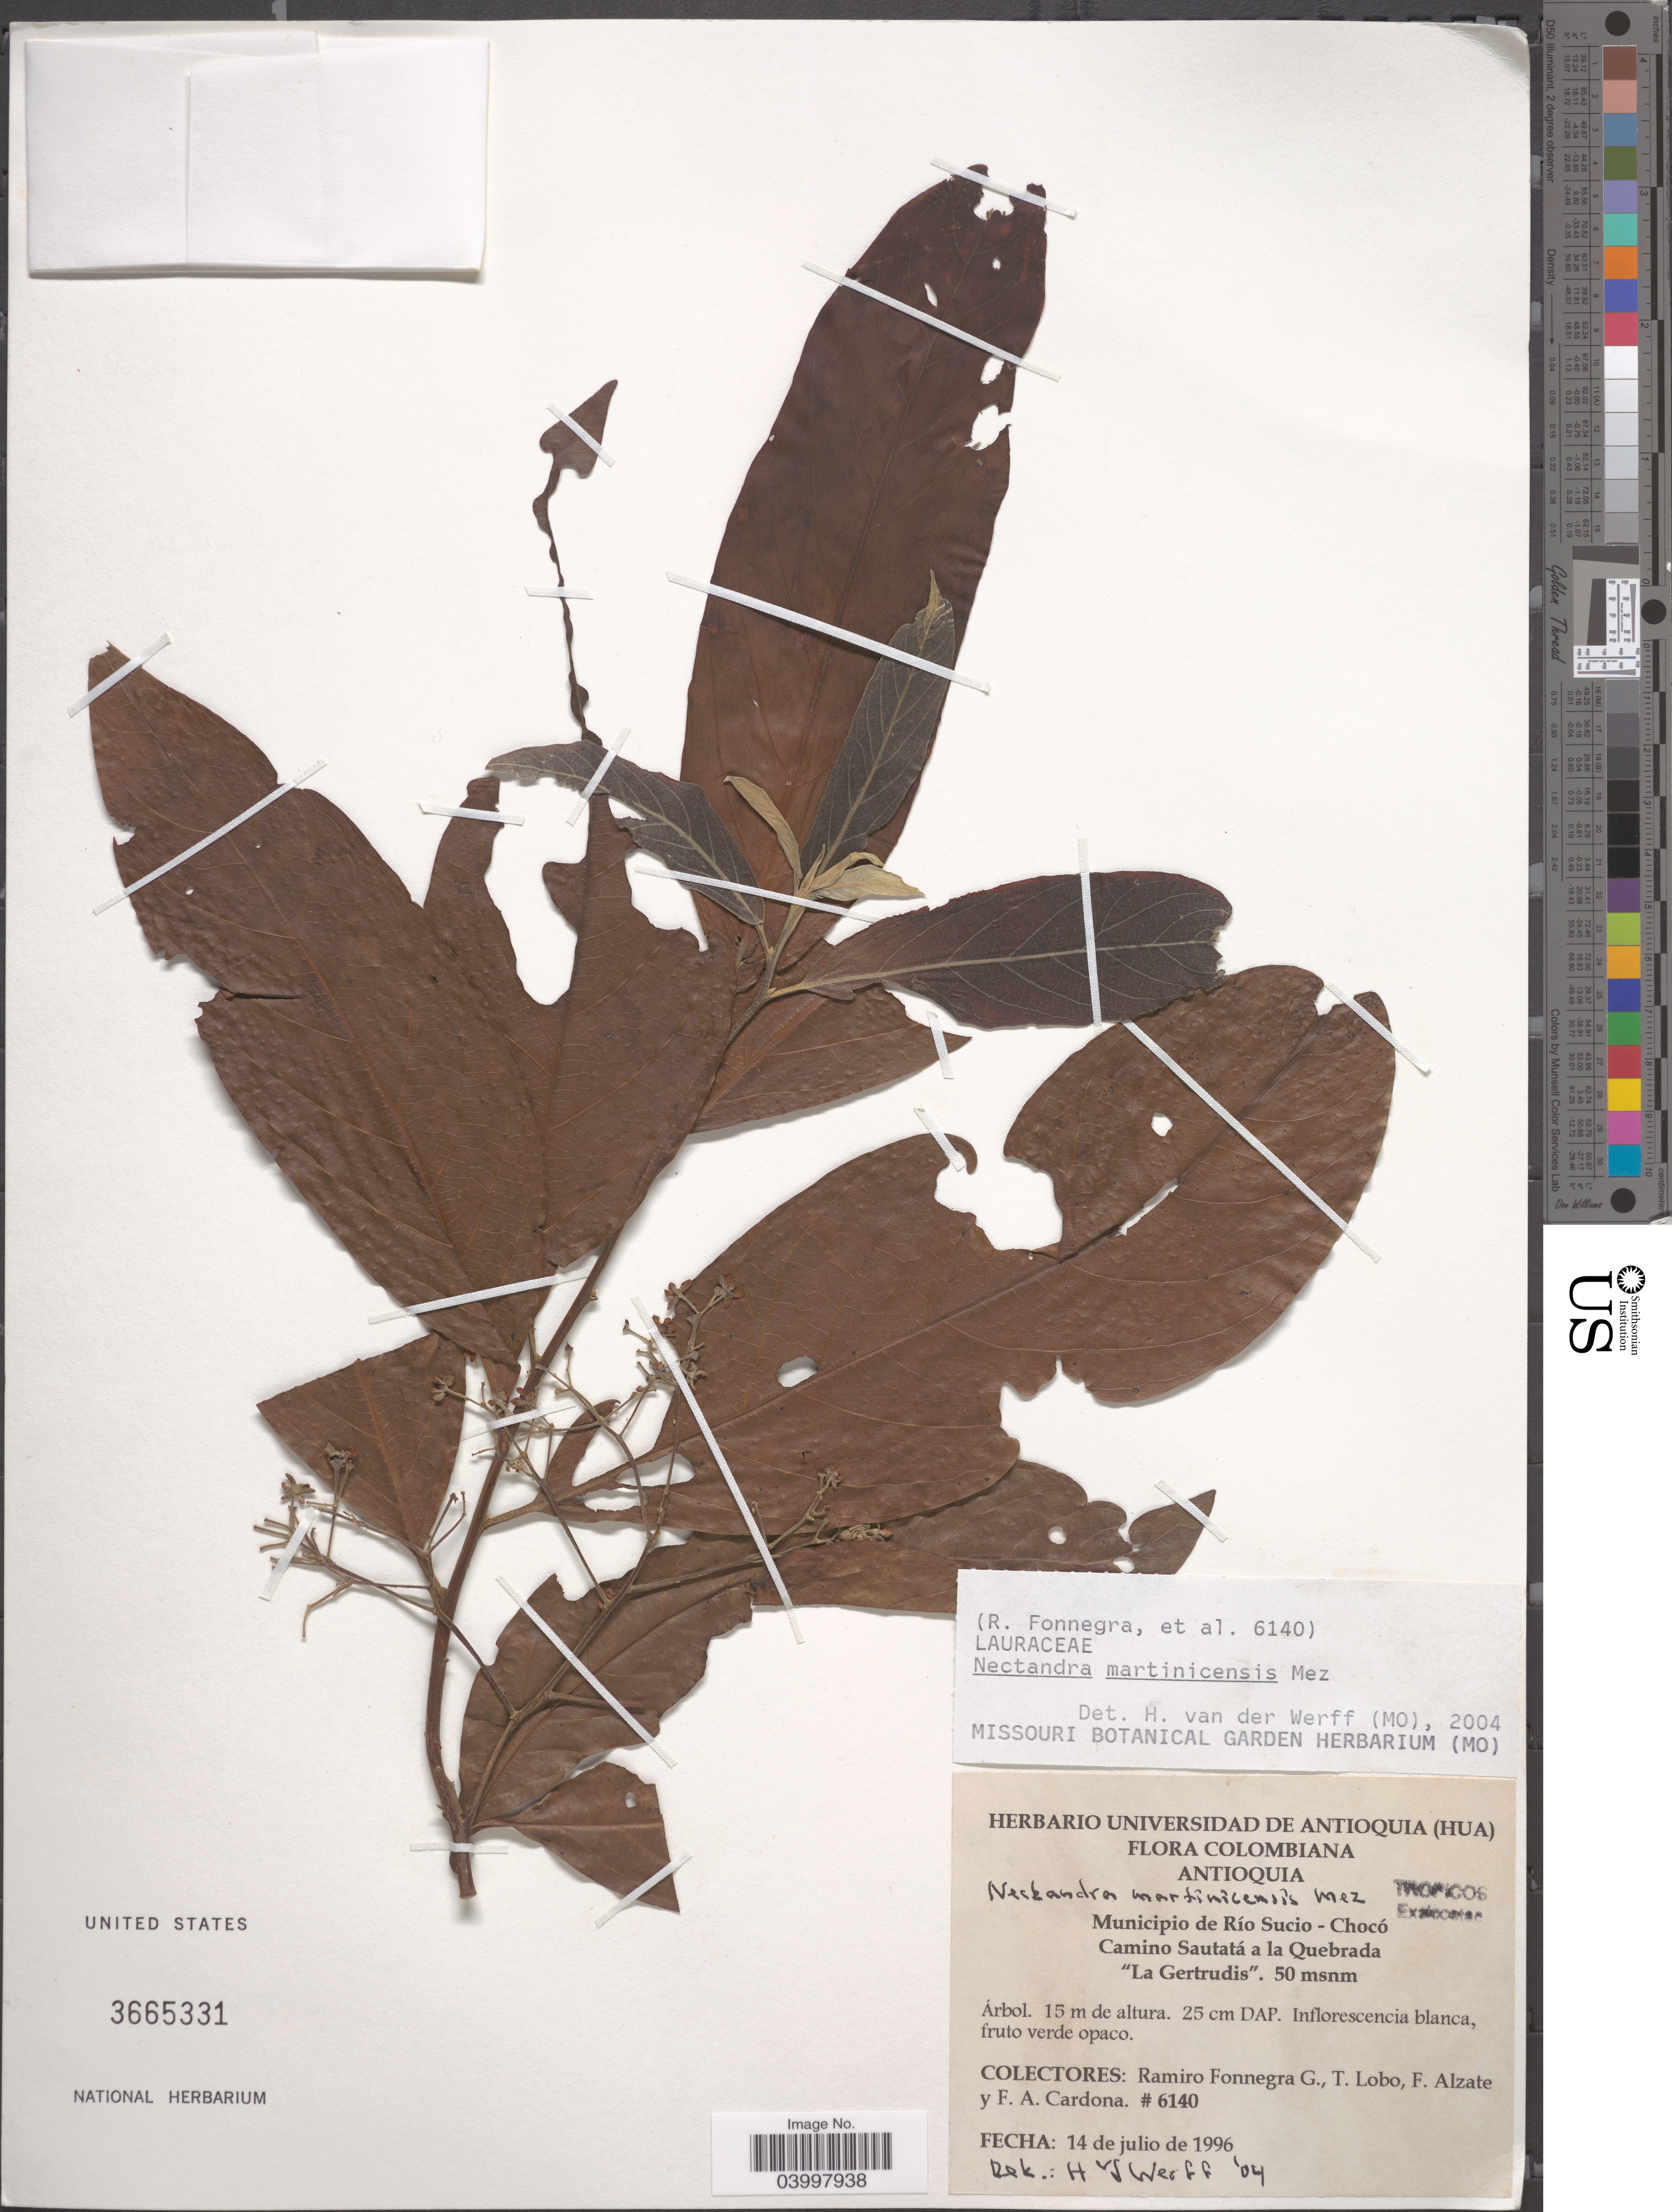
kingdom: Plantae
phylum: Tracheophyta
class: Magnoliopsida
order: Laurales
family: Lauraceae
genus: Nectandra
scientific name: Nectandra martinicensis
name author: Mez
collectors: R. Fonnegra G., T. Lobo, F. Alzate & F. Cardona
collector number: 6140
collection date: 1996-07-14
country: Colombia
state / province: Antioquia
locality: Municipio de Río Sucio - Chocó. Camino Sautatá a la Quebrada 'La Gertrudis'.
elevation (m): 50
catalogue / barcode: US 3665331